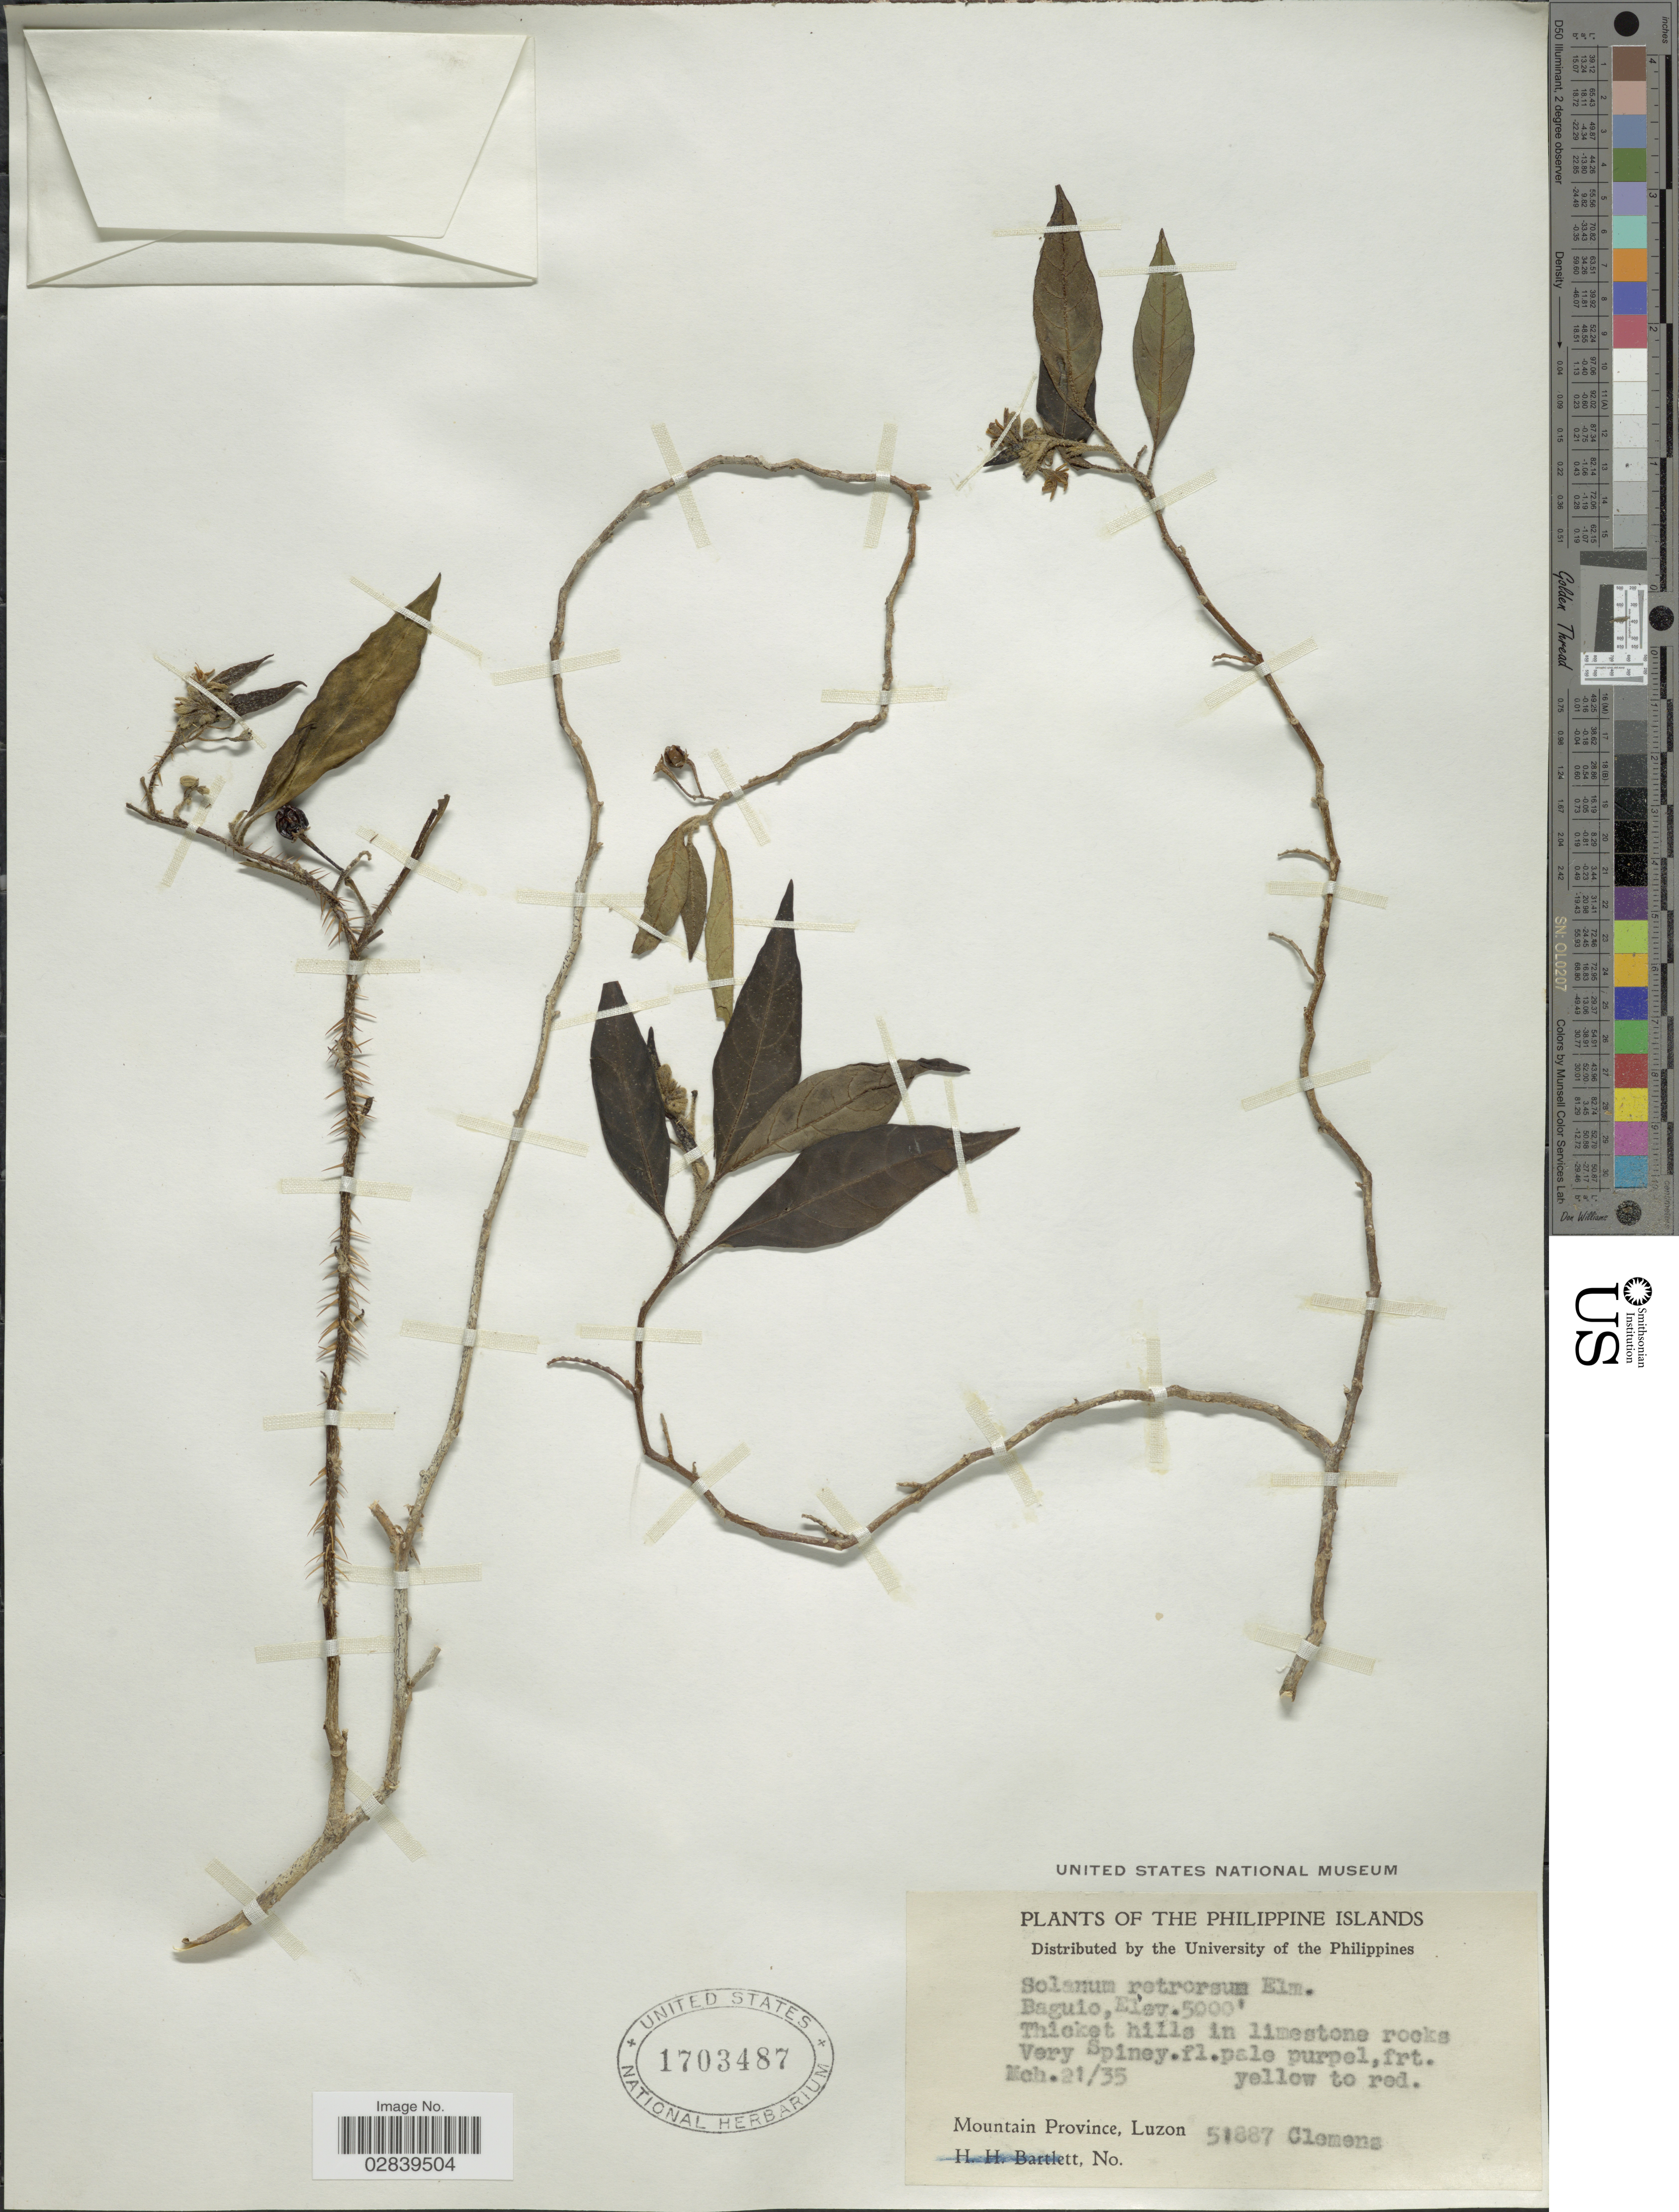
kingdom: Plantae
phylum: Tracheophyta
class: Magnoliopsida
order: Solanales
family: Solanaceae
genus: Solanum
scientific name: Solanum retrorsum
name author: Elmer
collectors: -. Clemens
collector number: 51887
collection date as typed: Transcribed d/m/y: 21/3/35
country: Philippines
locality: Baguio, Mountain Province, Luzon.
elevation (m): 1524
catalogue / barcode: US 1703487